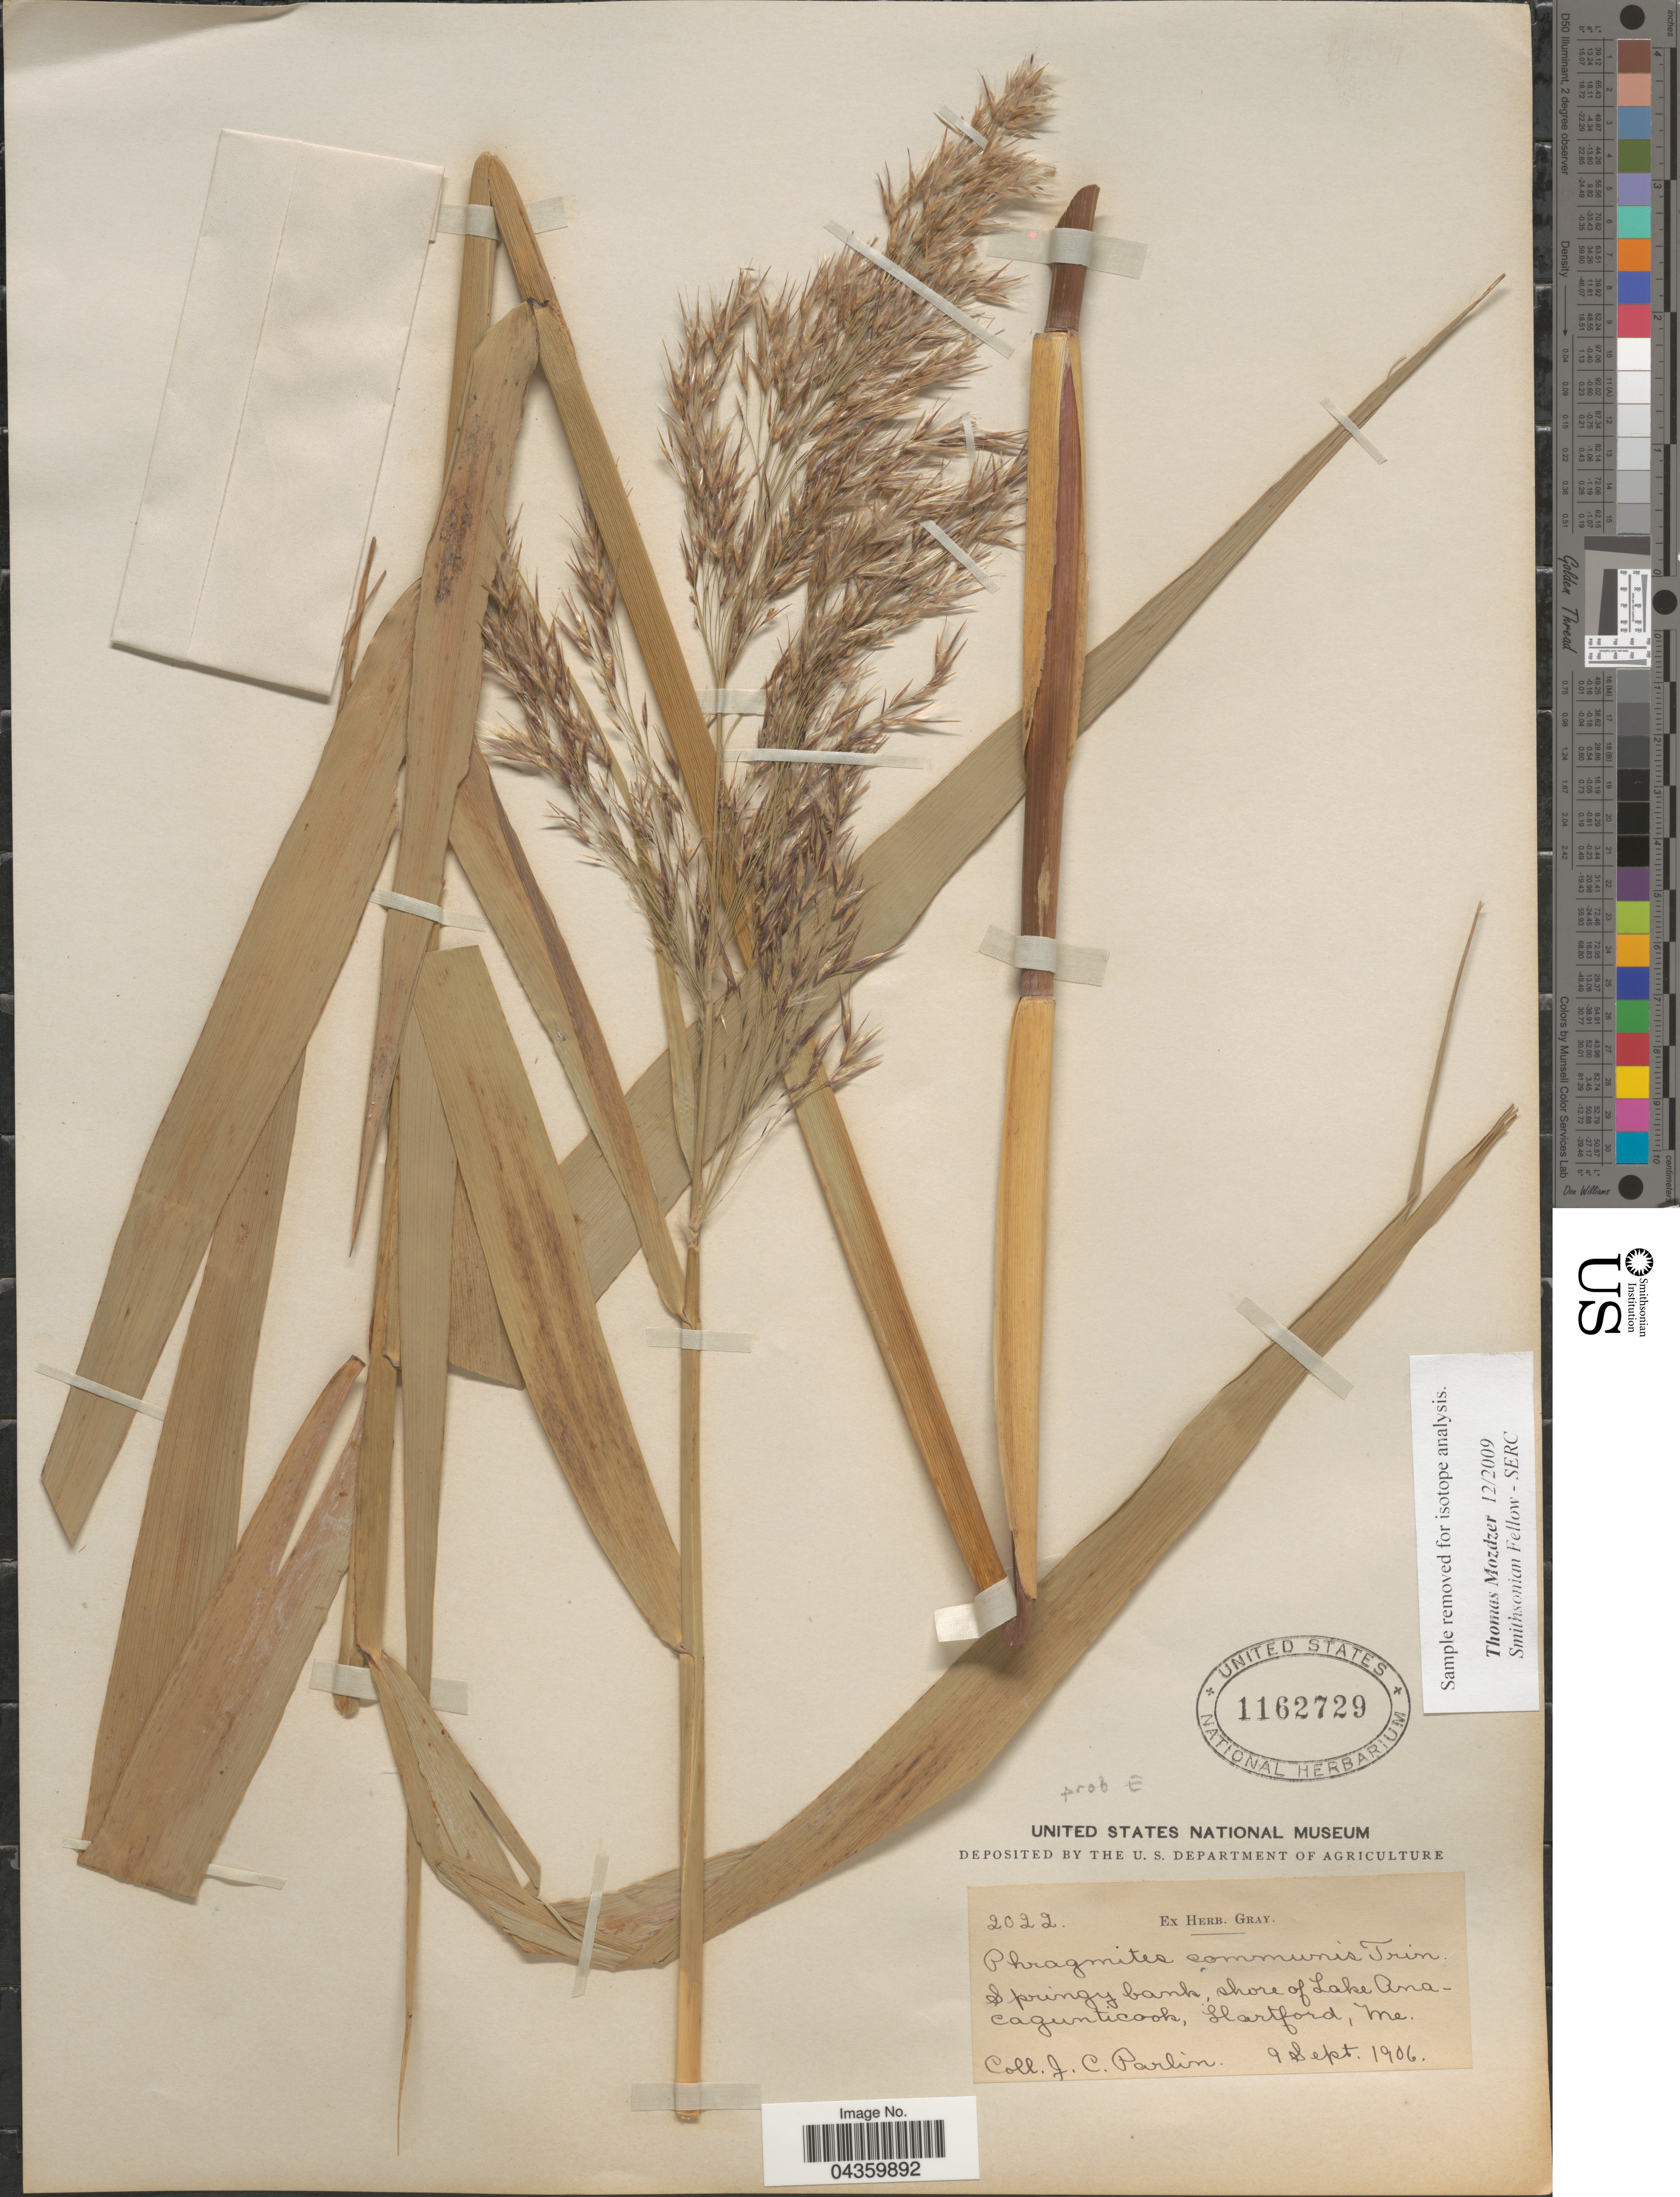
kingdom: Plantae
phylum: Tracheophyta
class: Liliopsida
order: Poales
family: Poaceae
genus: Phragmites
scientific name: Phragmites australis subsp. americanus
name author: Saltonstall & et al.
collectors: J. Parlin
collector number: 2022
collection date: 1906-09-09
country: United States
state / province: Maine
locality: Springy bank, shore of Lake Anacagunticook, Hartford.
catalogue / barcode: US 1162729